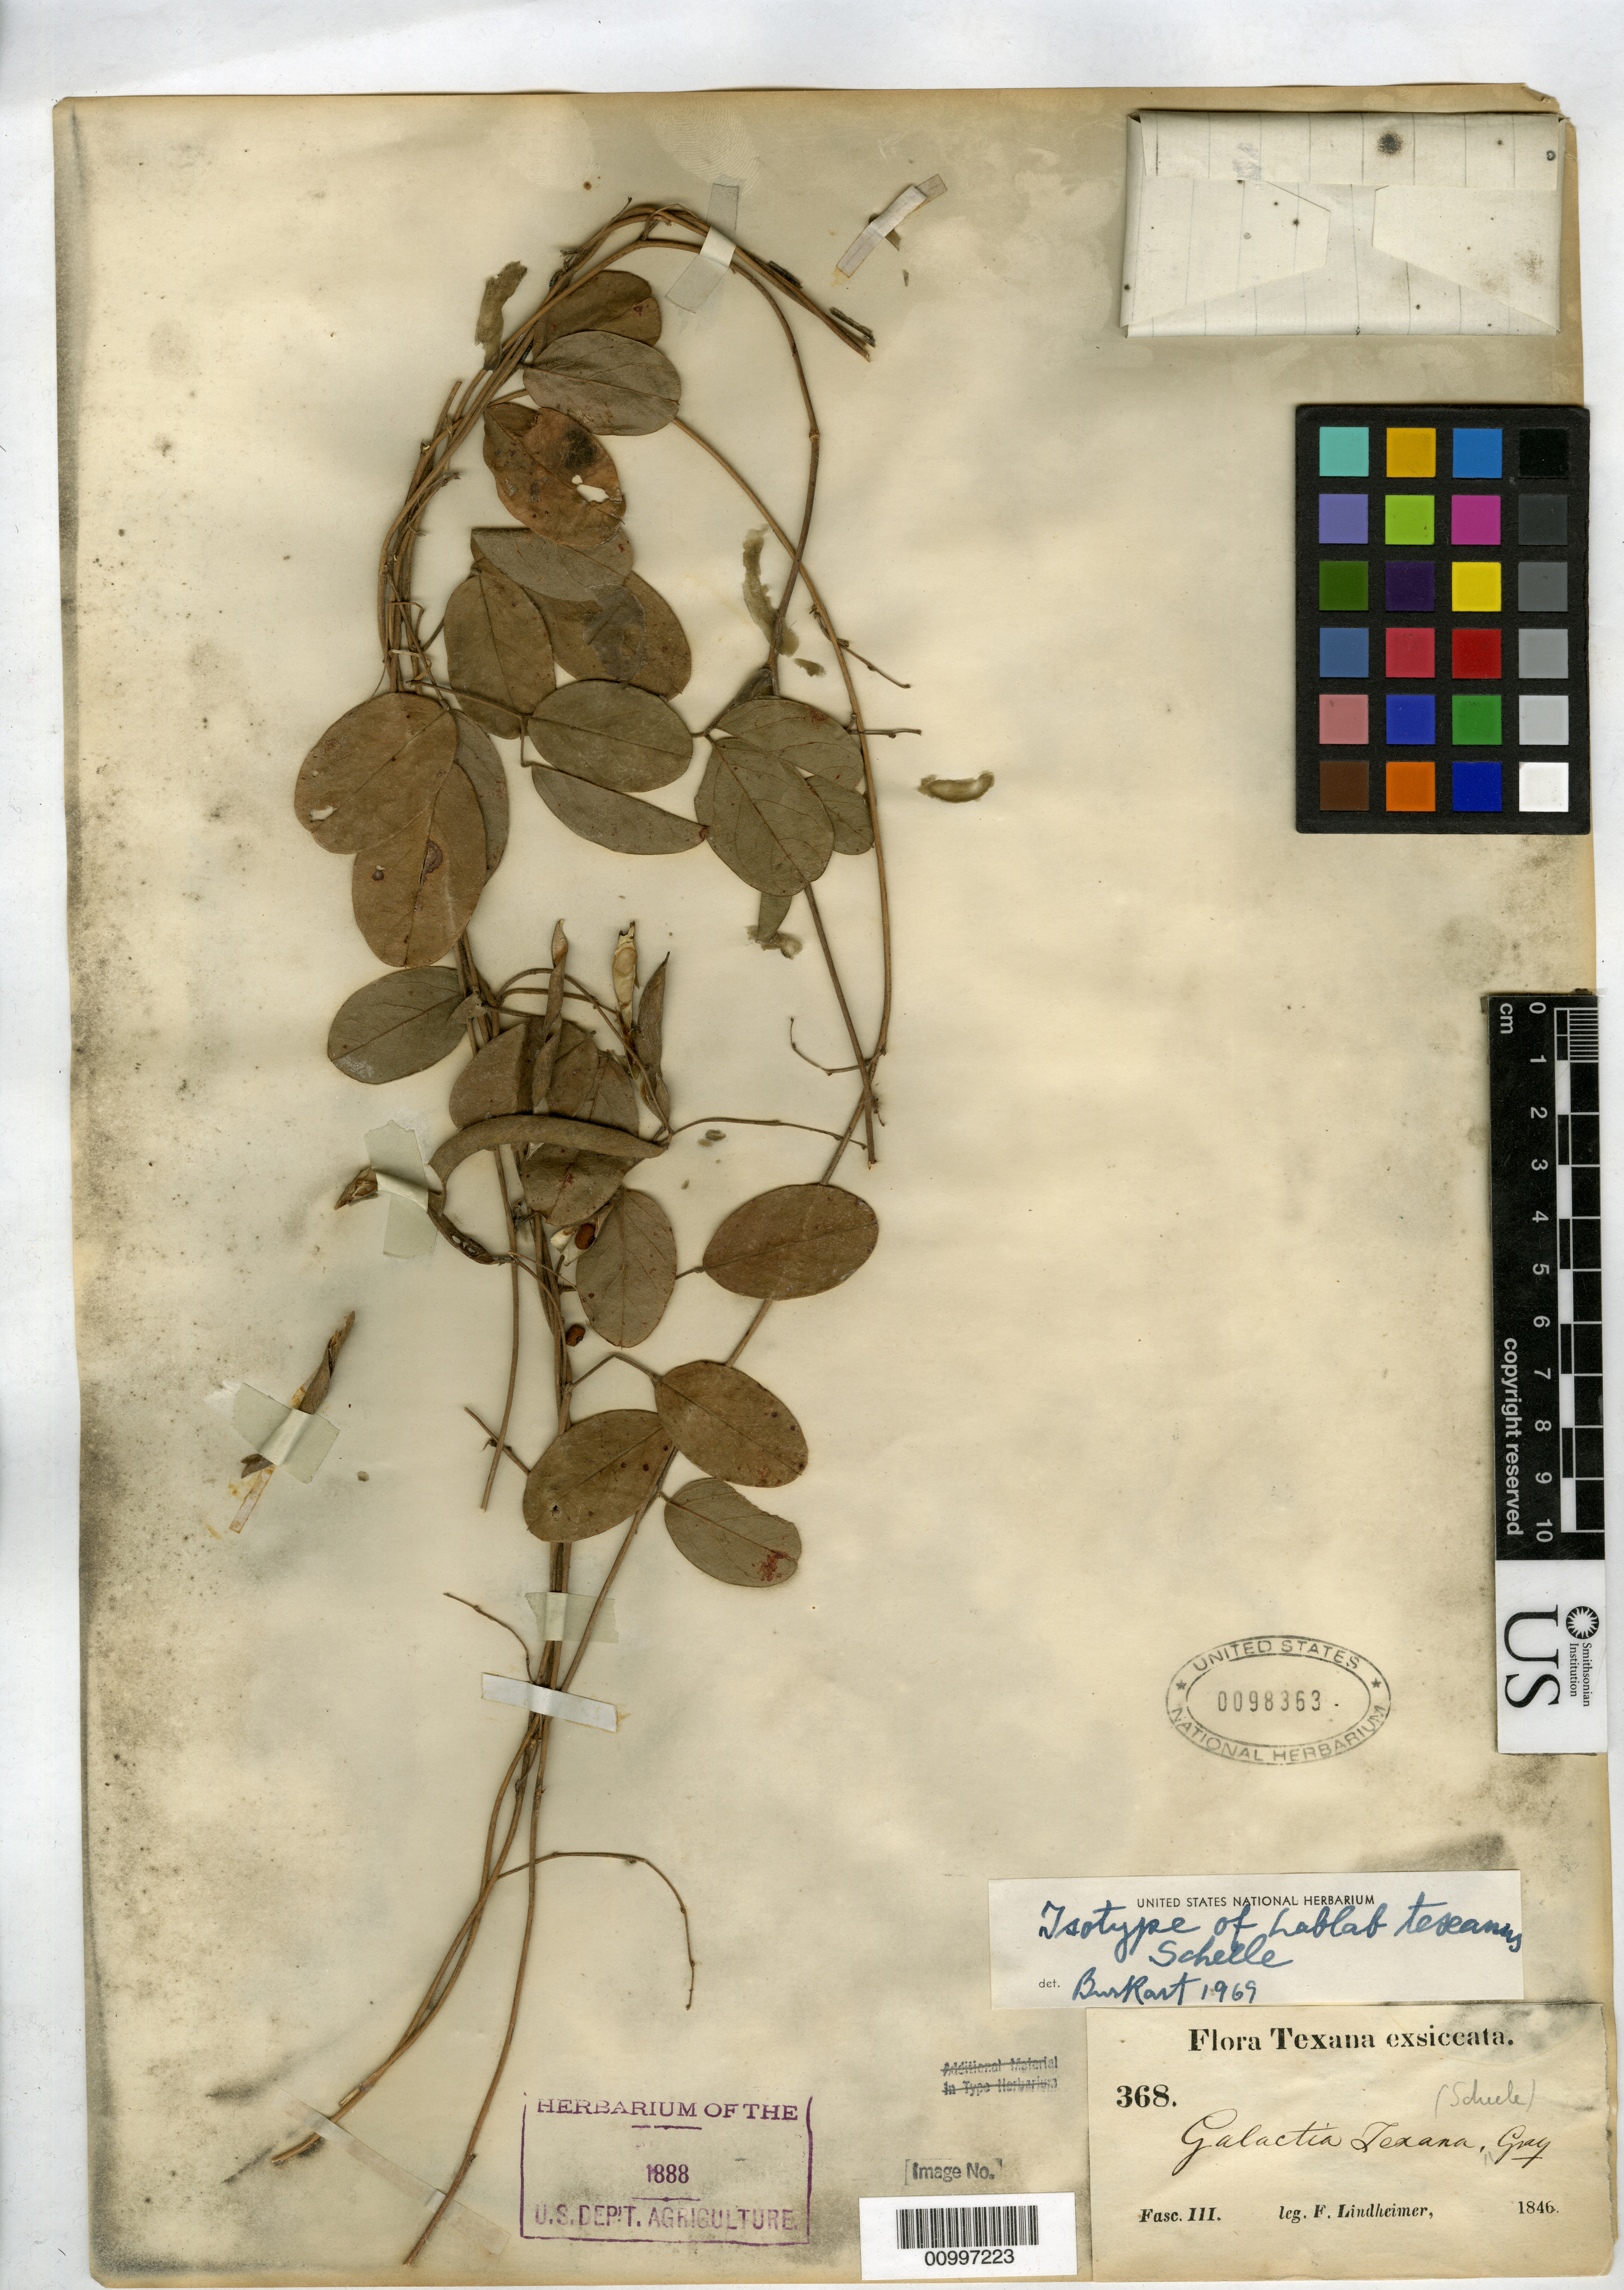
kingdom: Plantae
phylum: Tracheophyta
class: Magnoliopsida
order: Fabales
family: Fabaceae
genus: Lablab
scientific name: Lablab texanus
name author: Scheele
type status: Isotype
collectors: F. J. Lindheimer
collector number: III 368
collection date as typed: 1846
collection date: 1846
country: United States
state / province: Texas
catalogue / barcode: US 98363